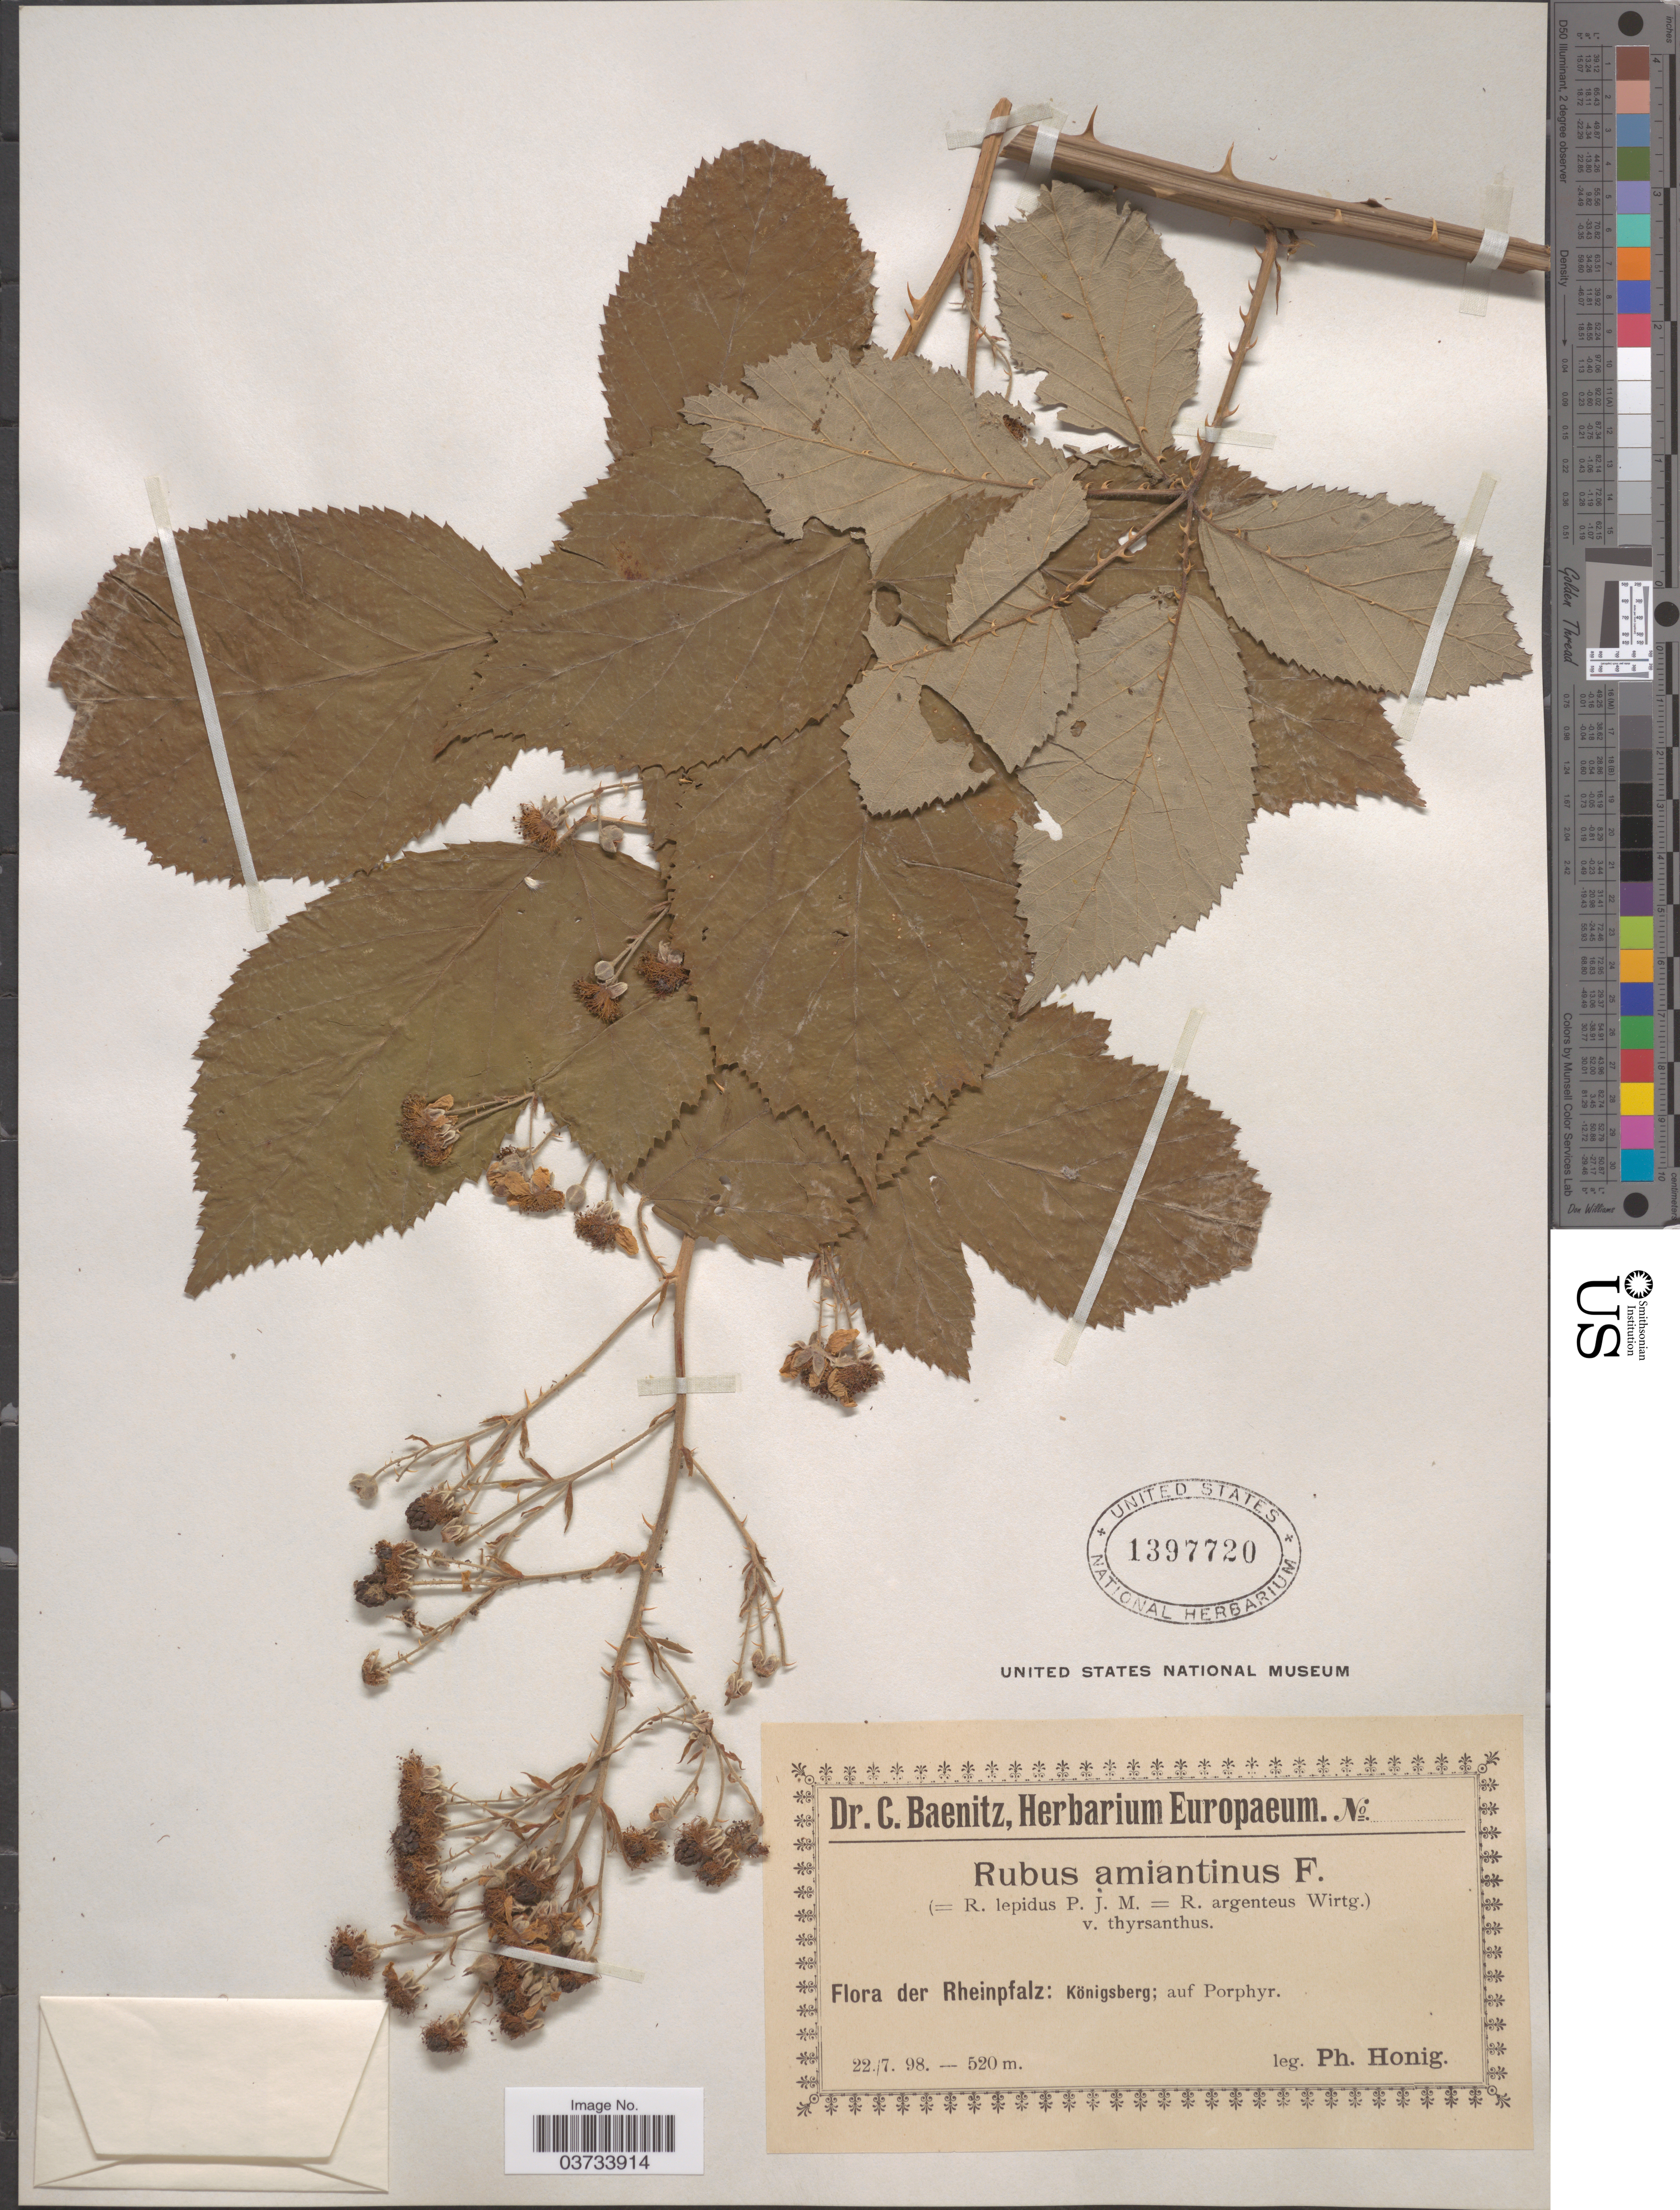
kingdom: Plantae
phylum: Tracheophyta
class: Magnoliopsida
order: Rosales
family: Rosaceae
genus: Rubus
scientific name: Rubus amiantinus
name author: Focke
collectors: P. Honig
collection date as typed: Transcribed d/m/y: 22/7/98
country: Germany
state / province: Rhineland-Palatinate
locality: Rheinpfalz: Königsberg; auf Porphyr.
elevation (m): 520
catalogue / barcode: US 1397720